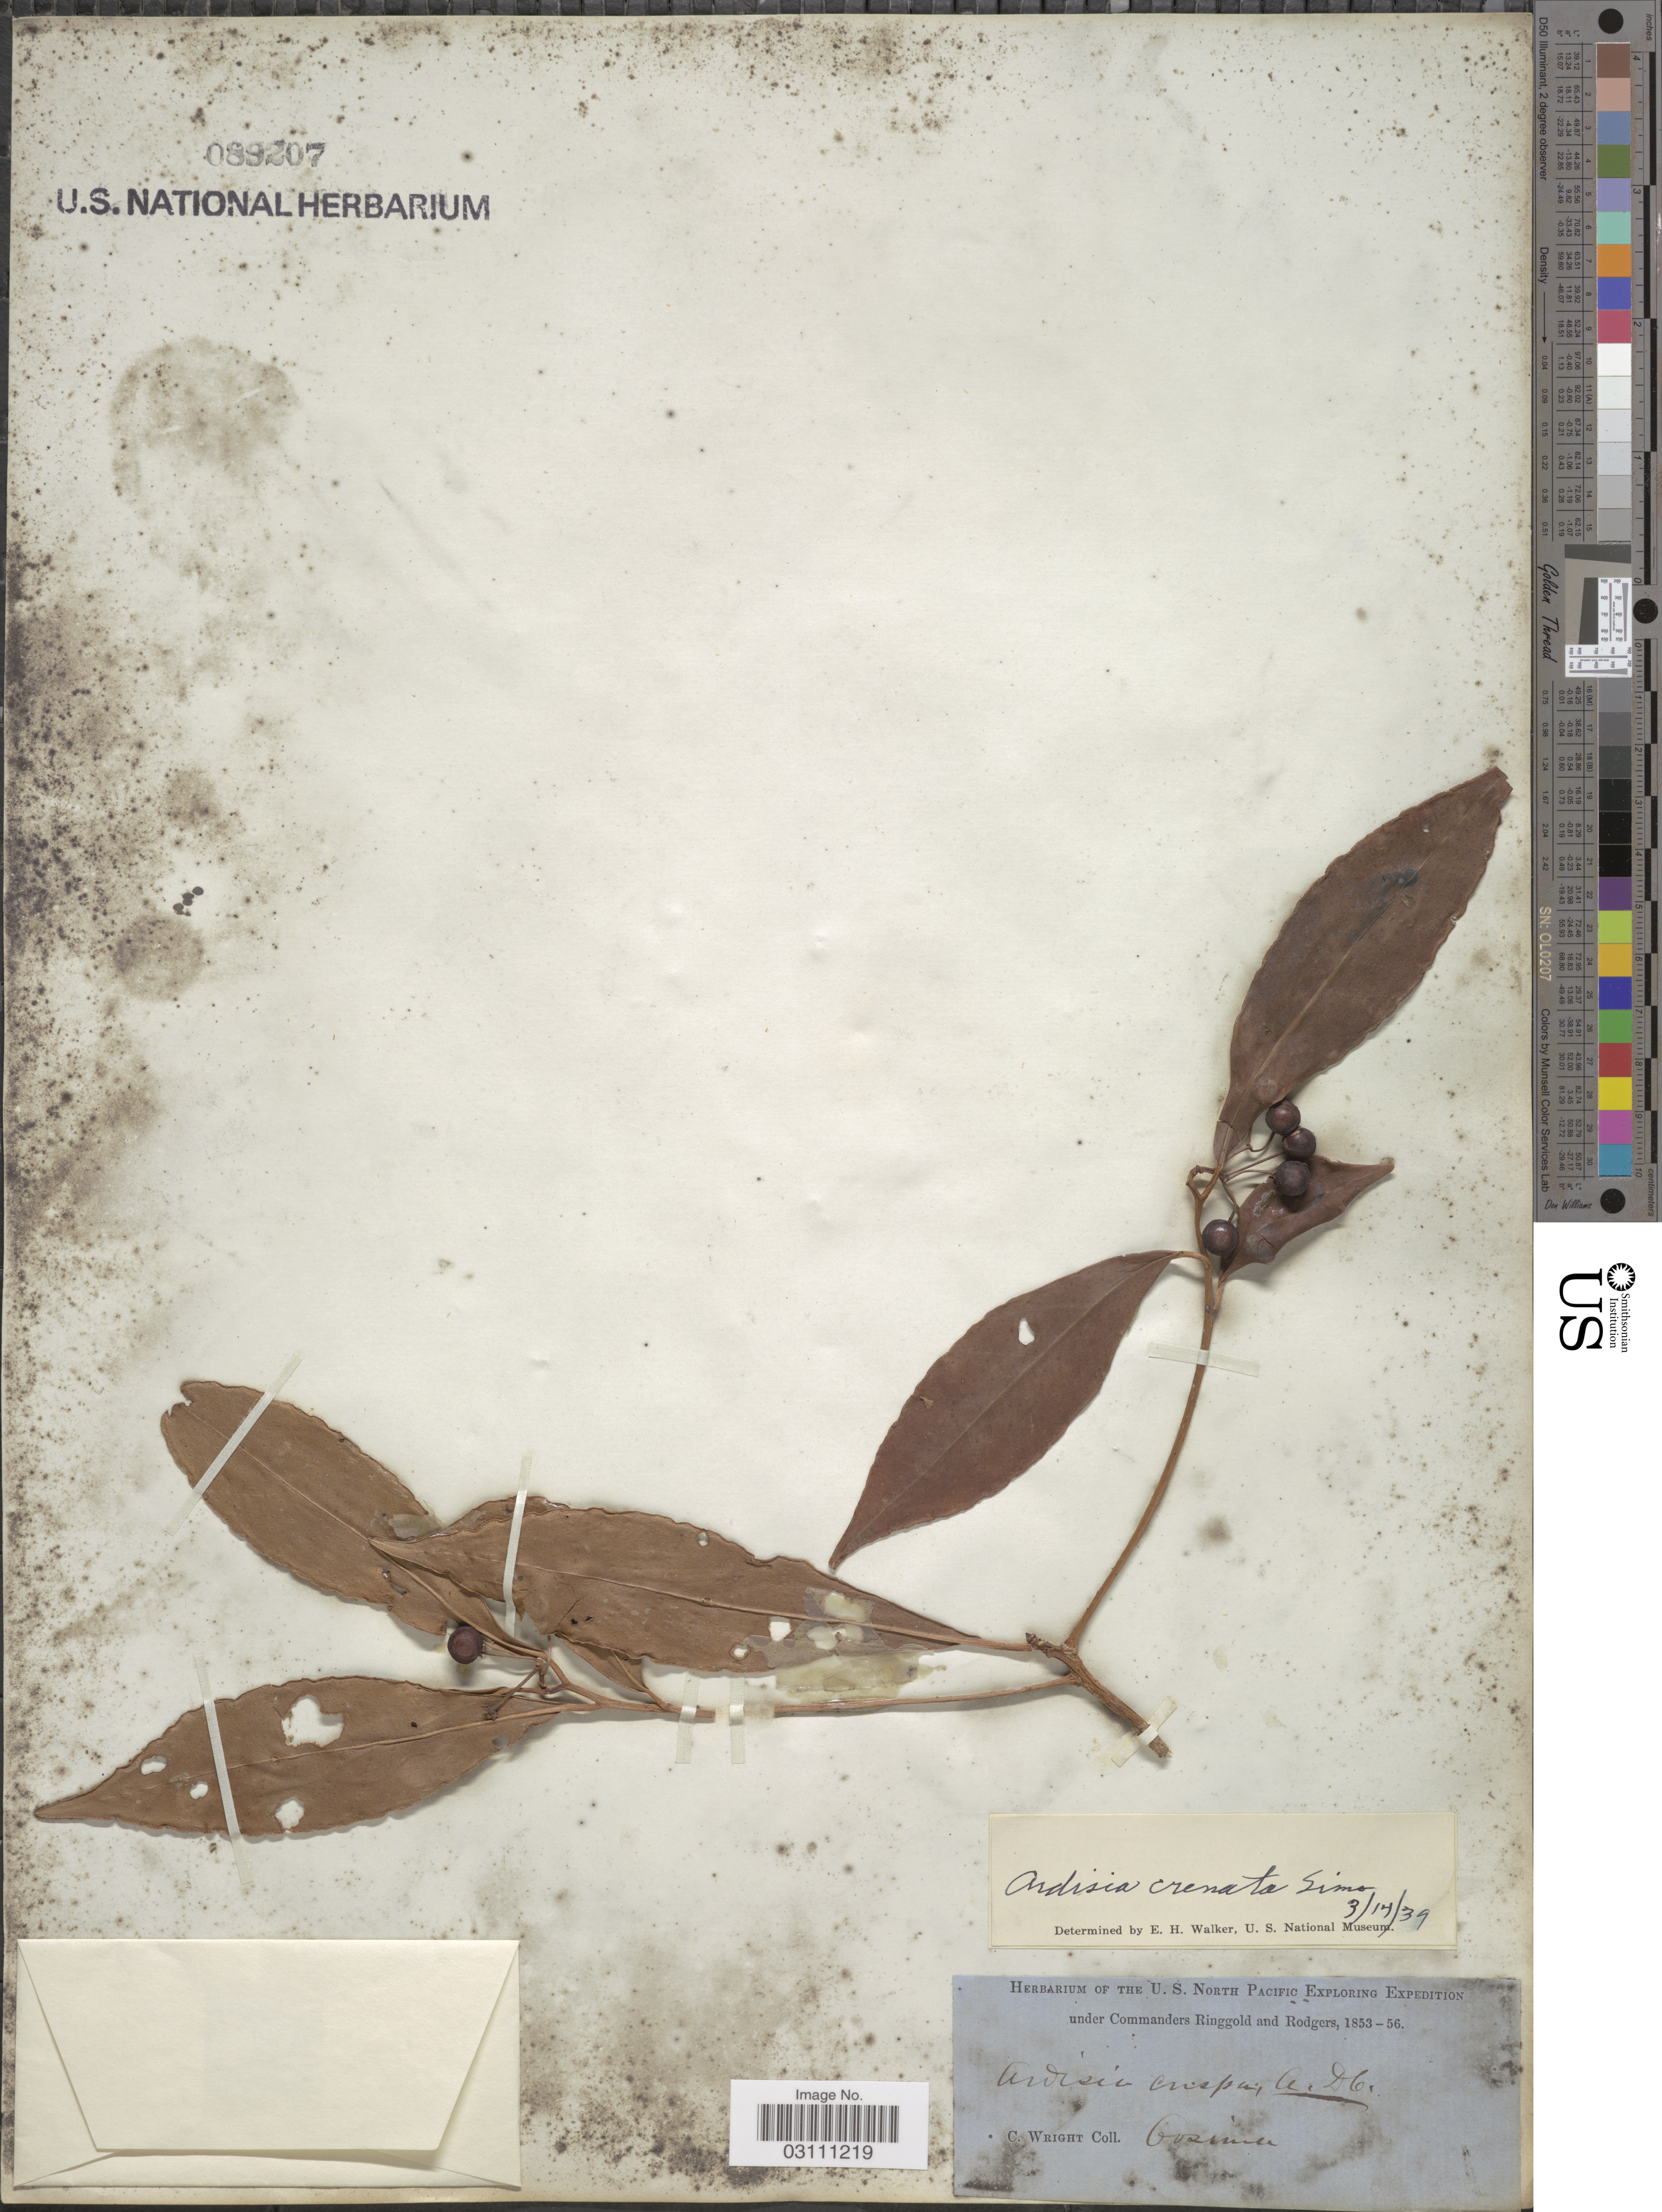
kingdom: Plantae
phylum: Tracheophyta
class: Magnoliopsida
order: Ericales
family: Primulaceae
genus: Ardisia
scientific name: Ardisia crenata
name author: Sims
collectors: C. Wright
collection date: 1853/1856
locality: Cosima [interpreted].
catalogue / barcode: US 89207